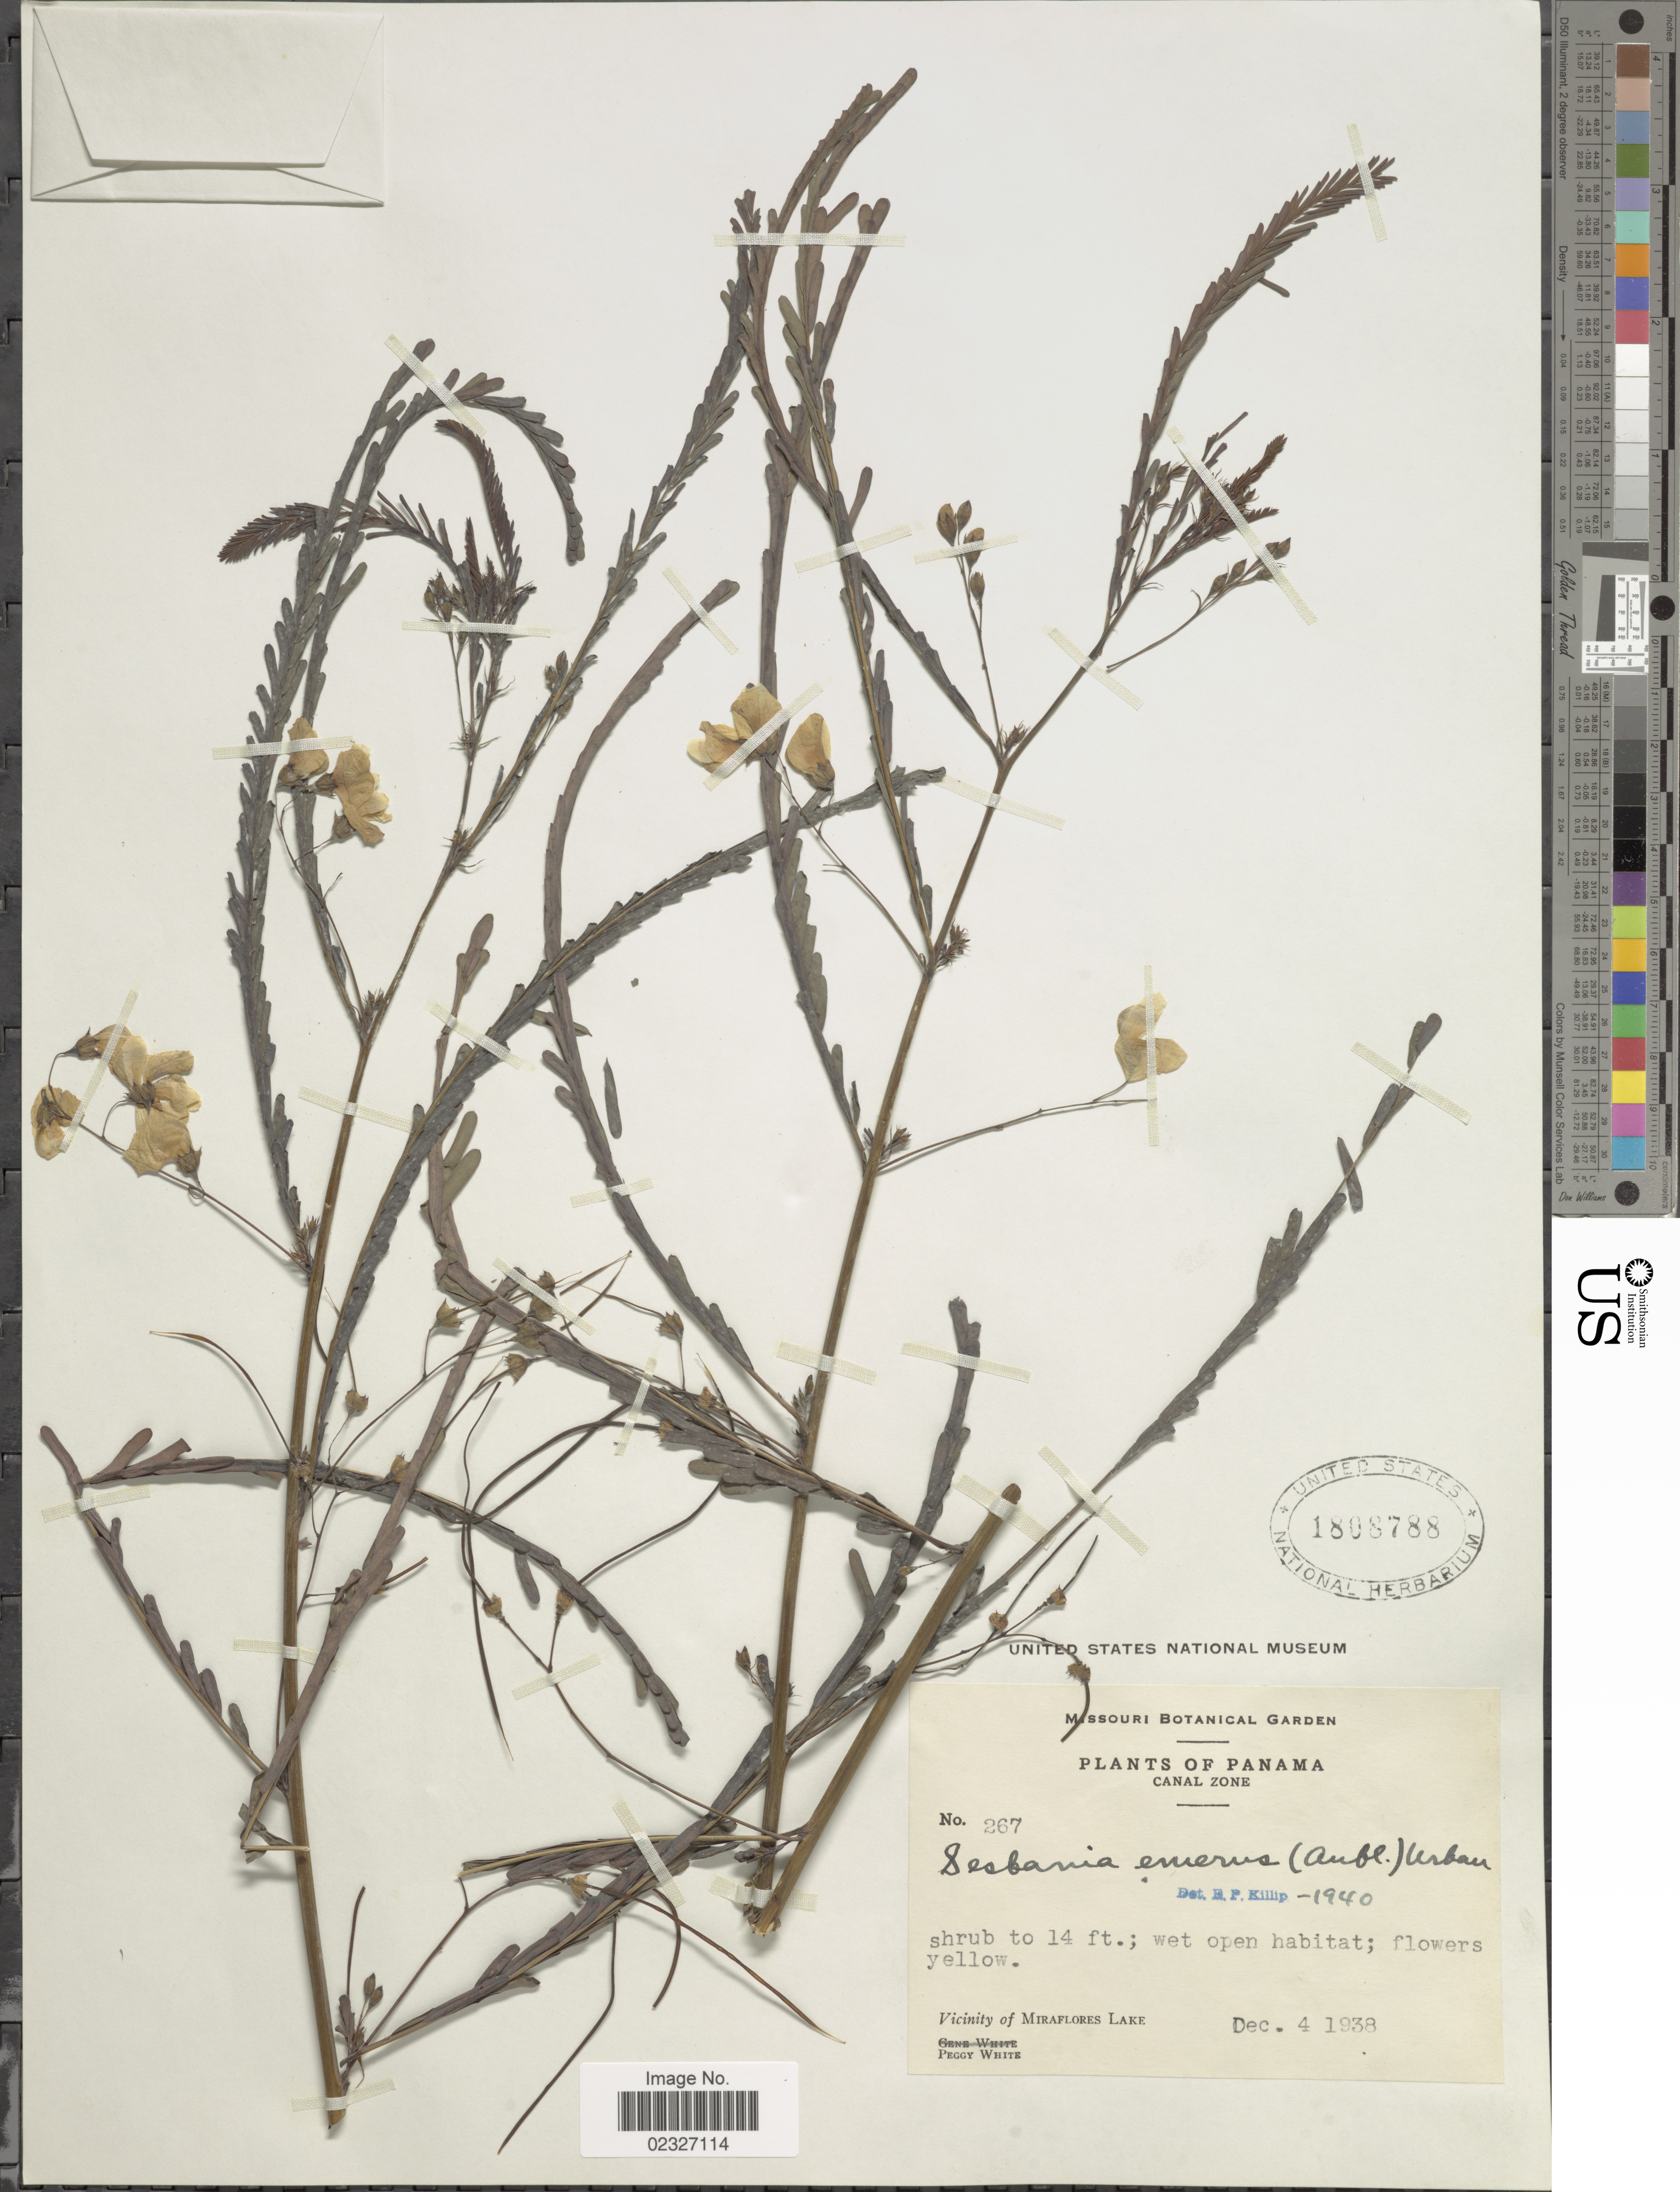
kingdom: Plantae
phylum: Tracheophyta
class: Magnoliopsida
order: Fabales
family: Fabaceae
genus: Sesbania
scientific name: Sesbania emerus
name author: (Aubl.) Urb.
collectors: P. White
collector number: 267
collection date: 1938-12-04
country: Panama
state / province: Panamá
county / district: Canal Zone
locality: Canal Zone, Vicinity of Miraflores Lake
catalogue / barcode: US 1808788